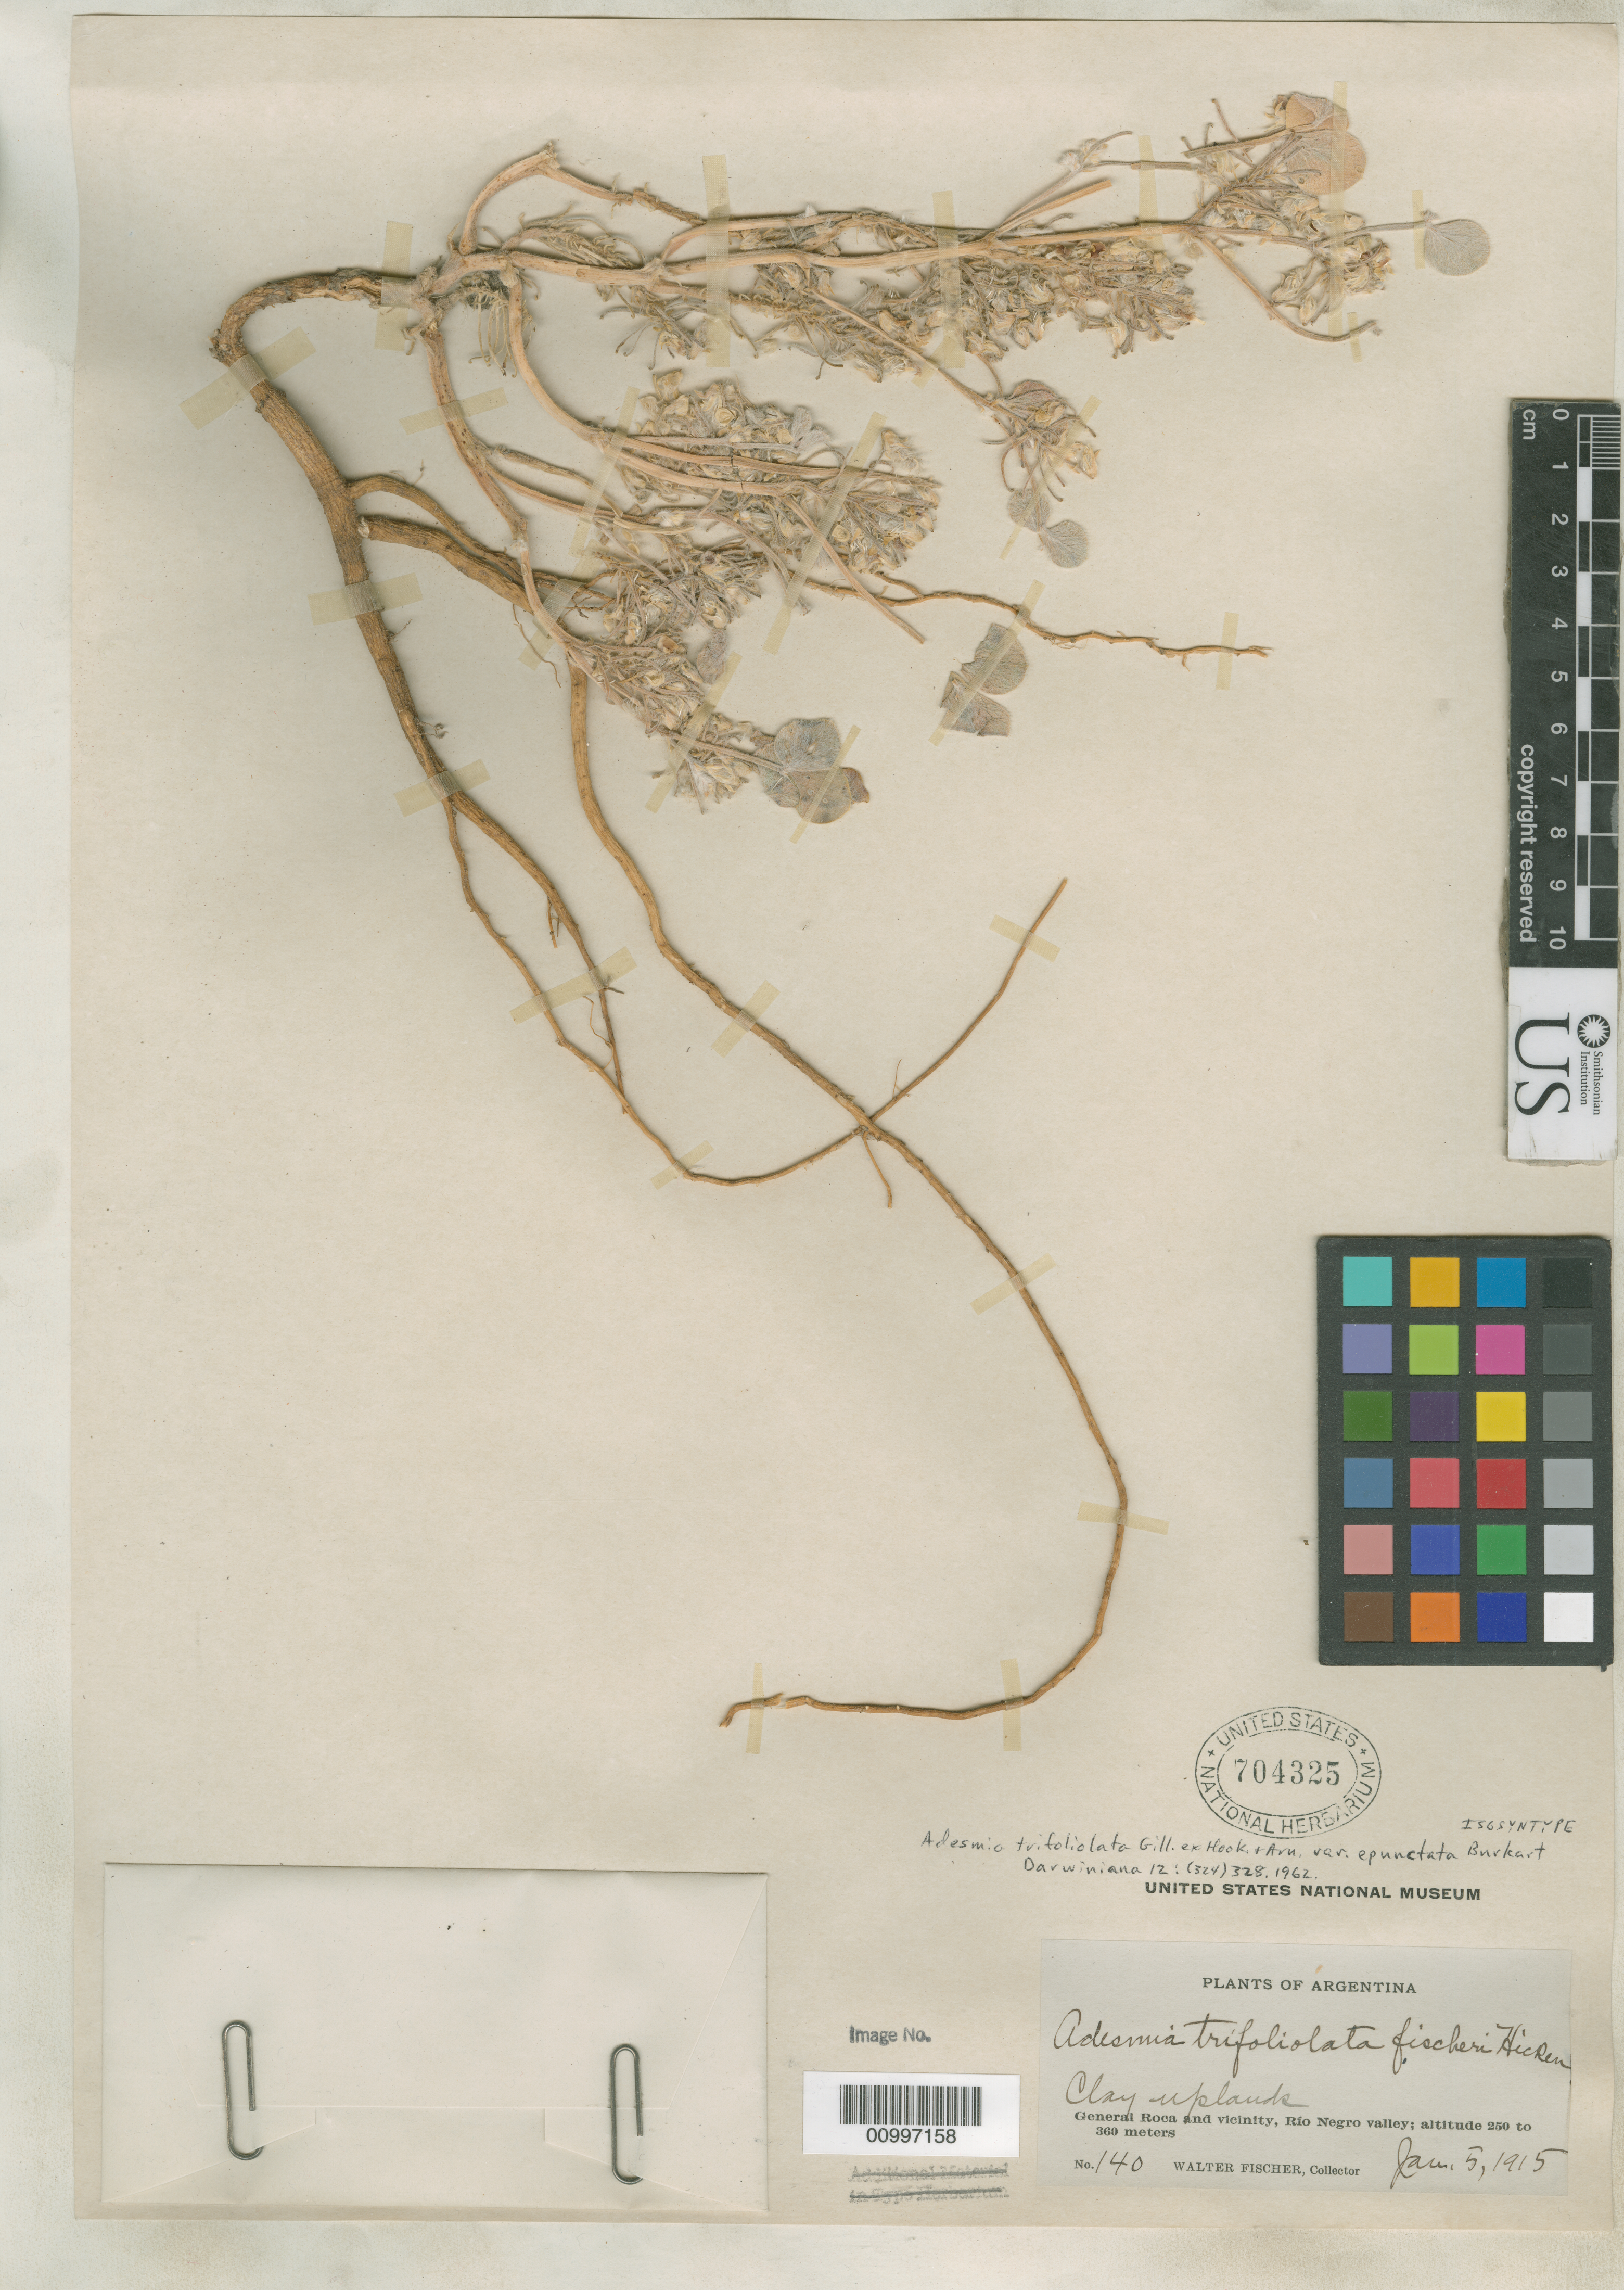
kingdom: Plantae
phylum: Tracheophyta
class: Magnoliopsida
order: Fabales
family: Fabaceae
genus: Adesmia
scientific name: Adesmia trifoliolata var. epunctata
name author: Burkart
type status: Possible Type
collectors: W. Fischer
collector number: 140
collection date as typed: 05 Jan 1915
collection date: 1915-01-05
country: Argentina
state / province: Río Negro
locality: General Roca and vicinity, Rio Negro valley.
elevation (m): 250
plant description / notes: Type status unclear; protologue cites "IX-1914 a II-1915 (SI: typus varietatis)". 2 duplicates at SI; specimen recorded as "Holotipo" (online records) collected 1 Dec. 1913 (but "Isotipo" collected 5 Jan. 1915).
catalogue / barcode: US 704325